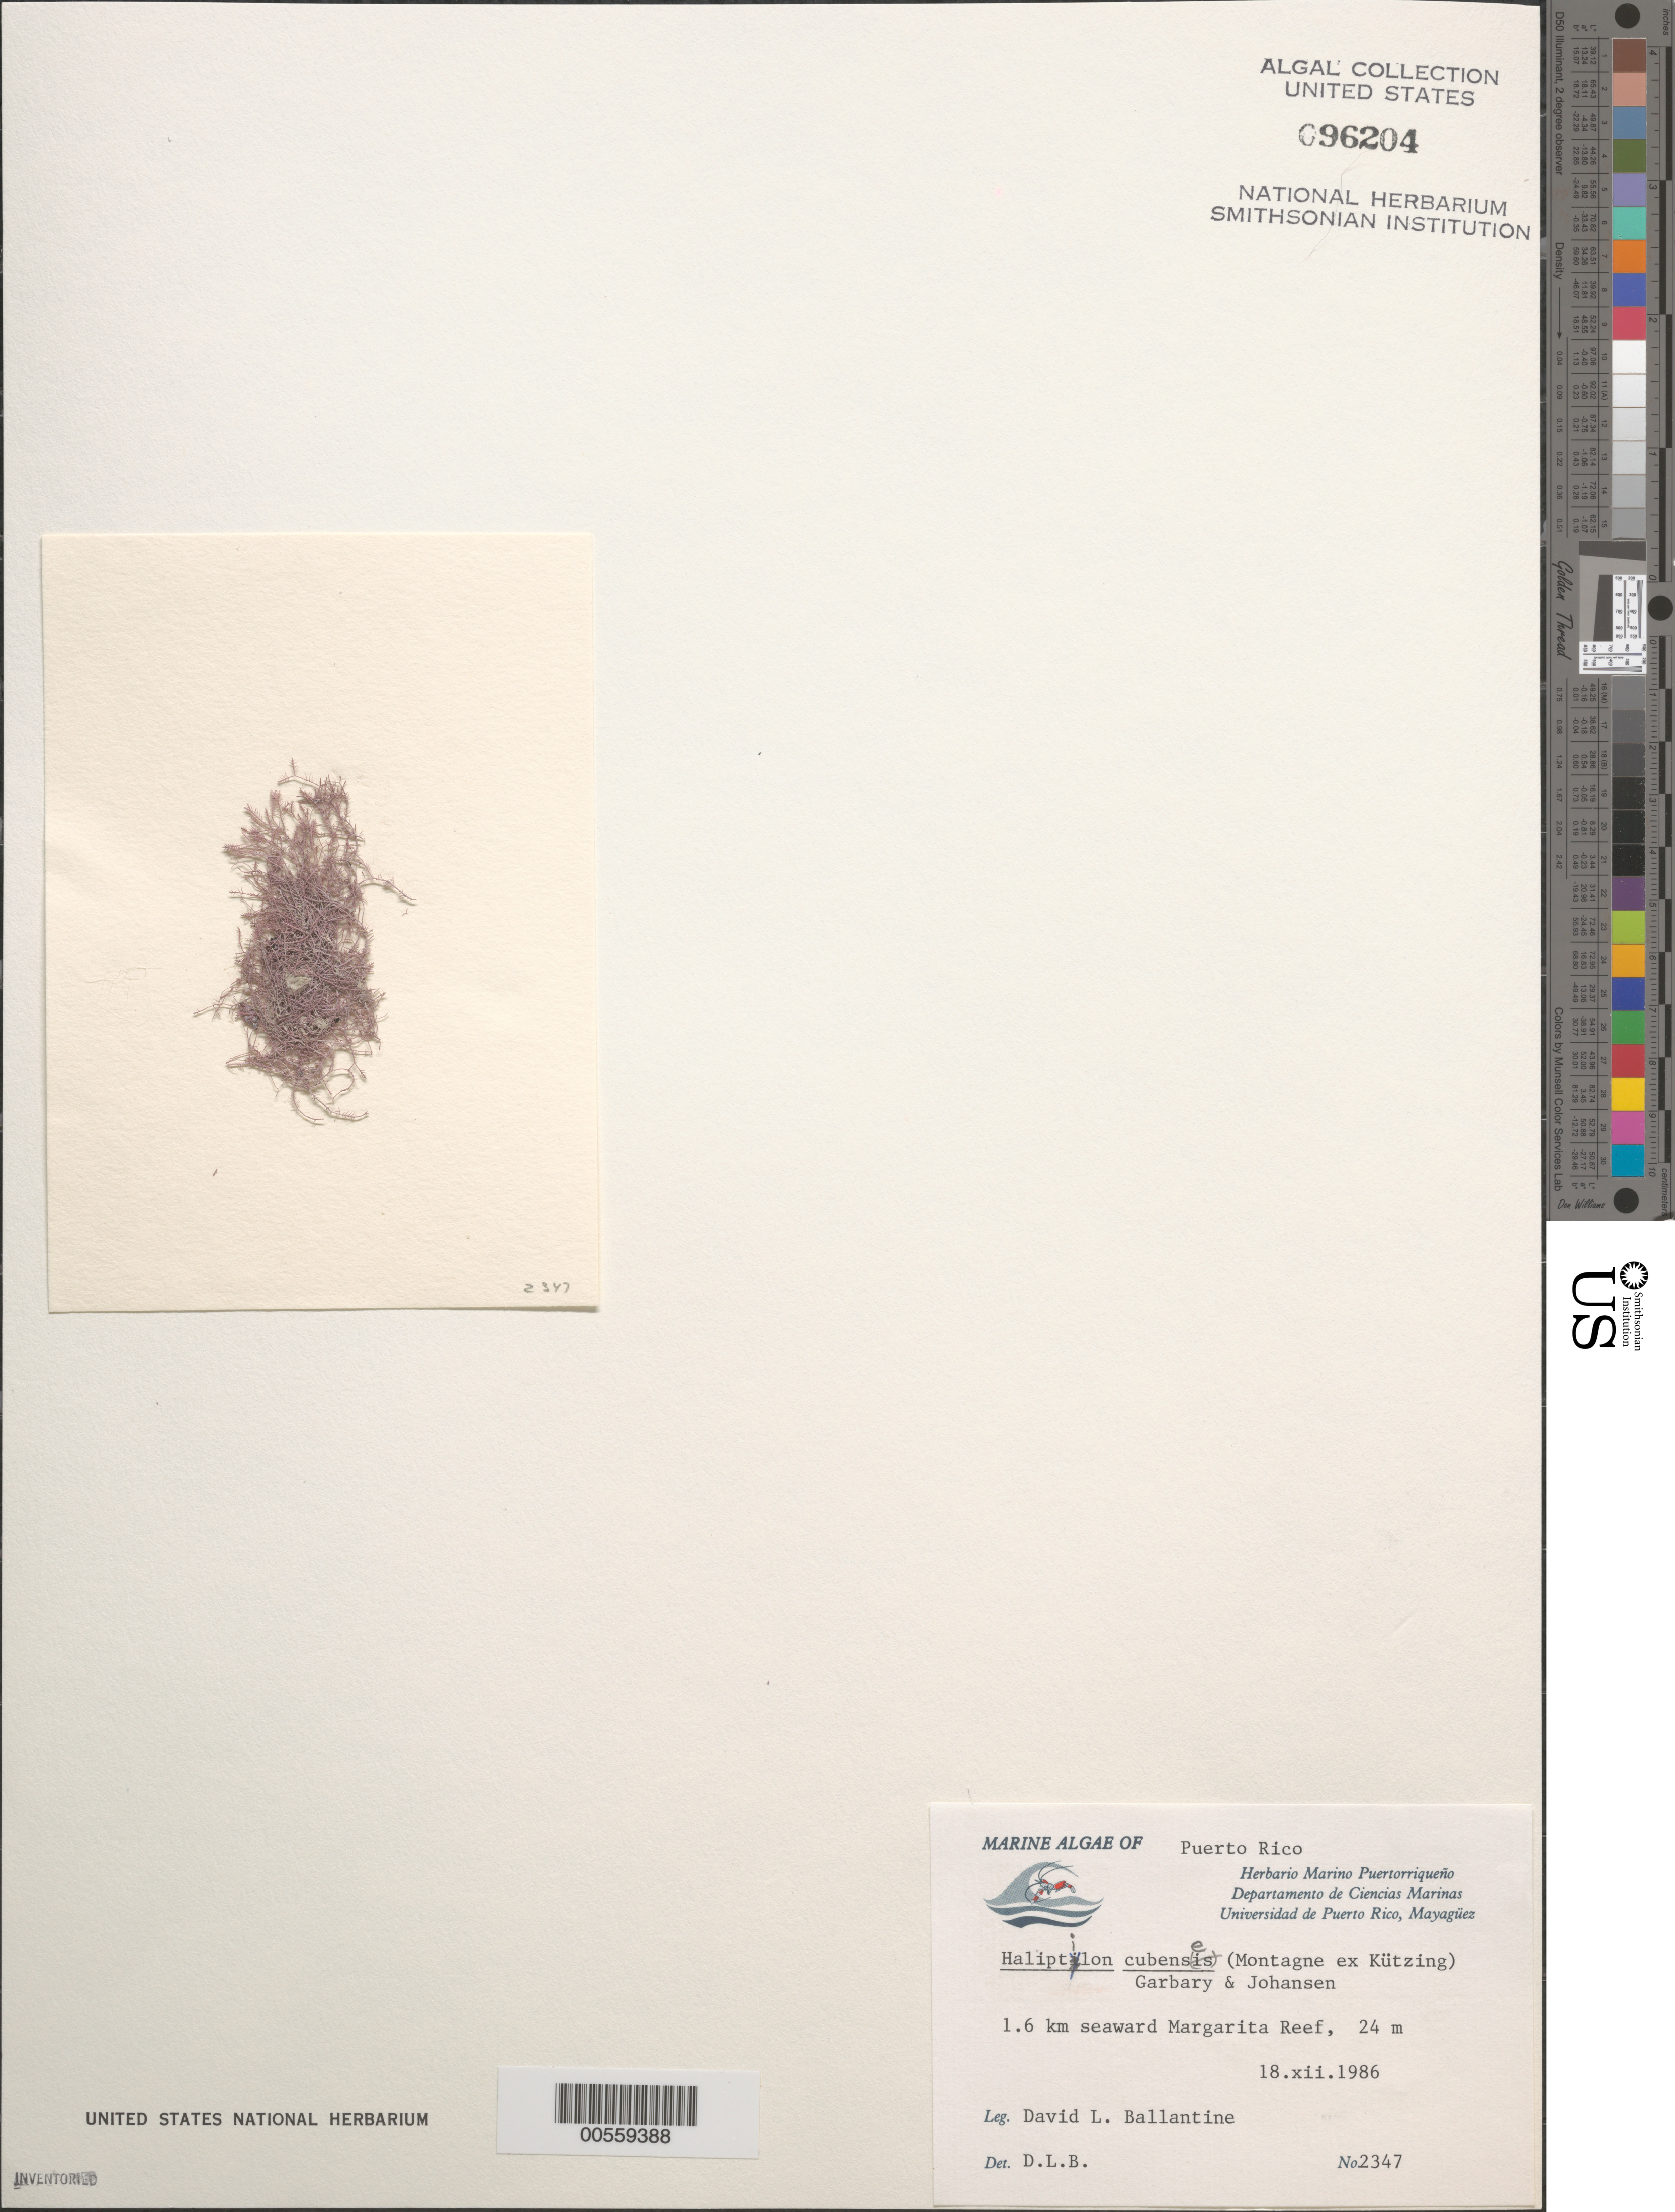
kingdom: Plantae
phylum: Rhodophyta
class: Florideophyceae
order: Corallinales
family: Corallinaceae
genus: Jania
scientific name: Jania cubensis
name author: Mont. ex Kütz.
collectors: D.L. Ballantine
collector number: DLB 2347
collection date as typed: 18 Dec 1986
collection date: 1986-12-18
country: Puerto Rico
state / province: Lajas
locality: Margarita Reef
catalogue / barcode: US 96204